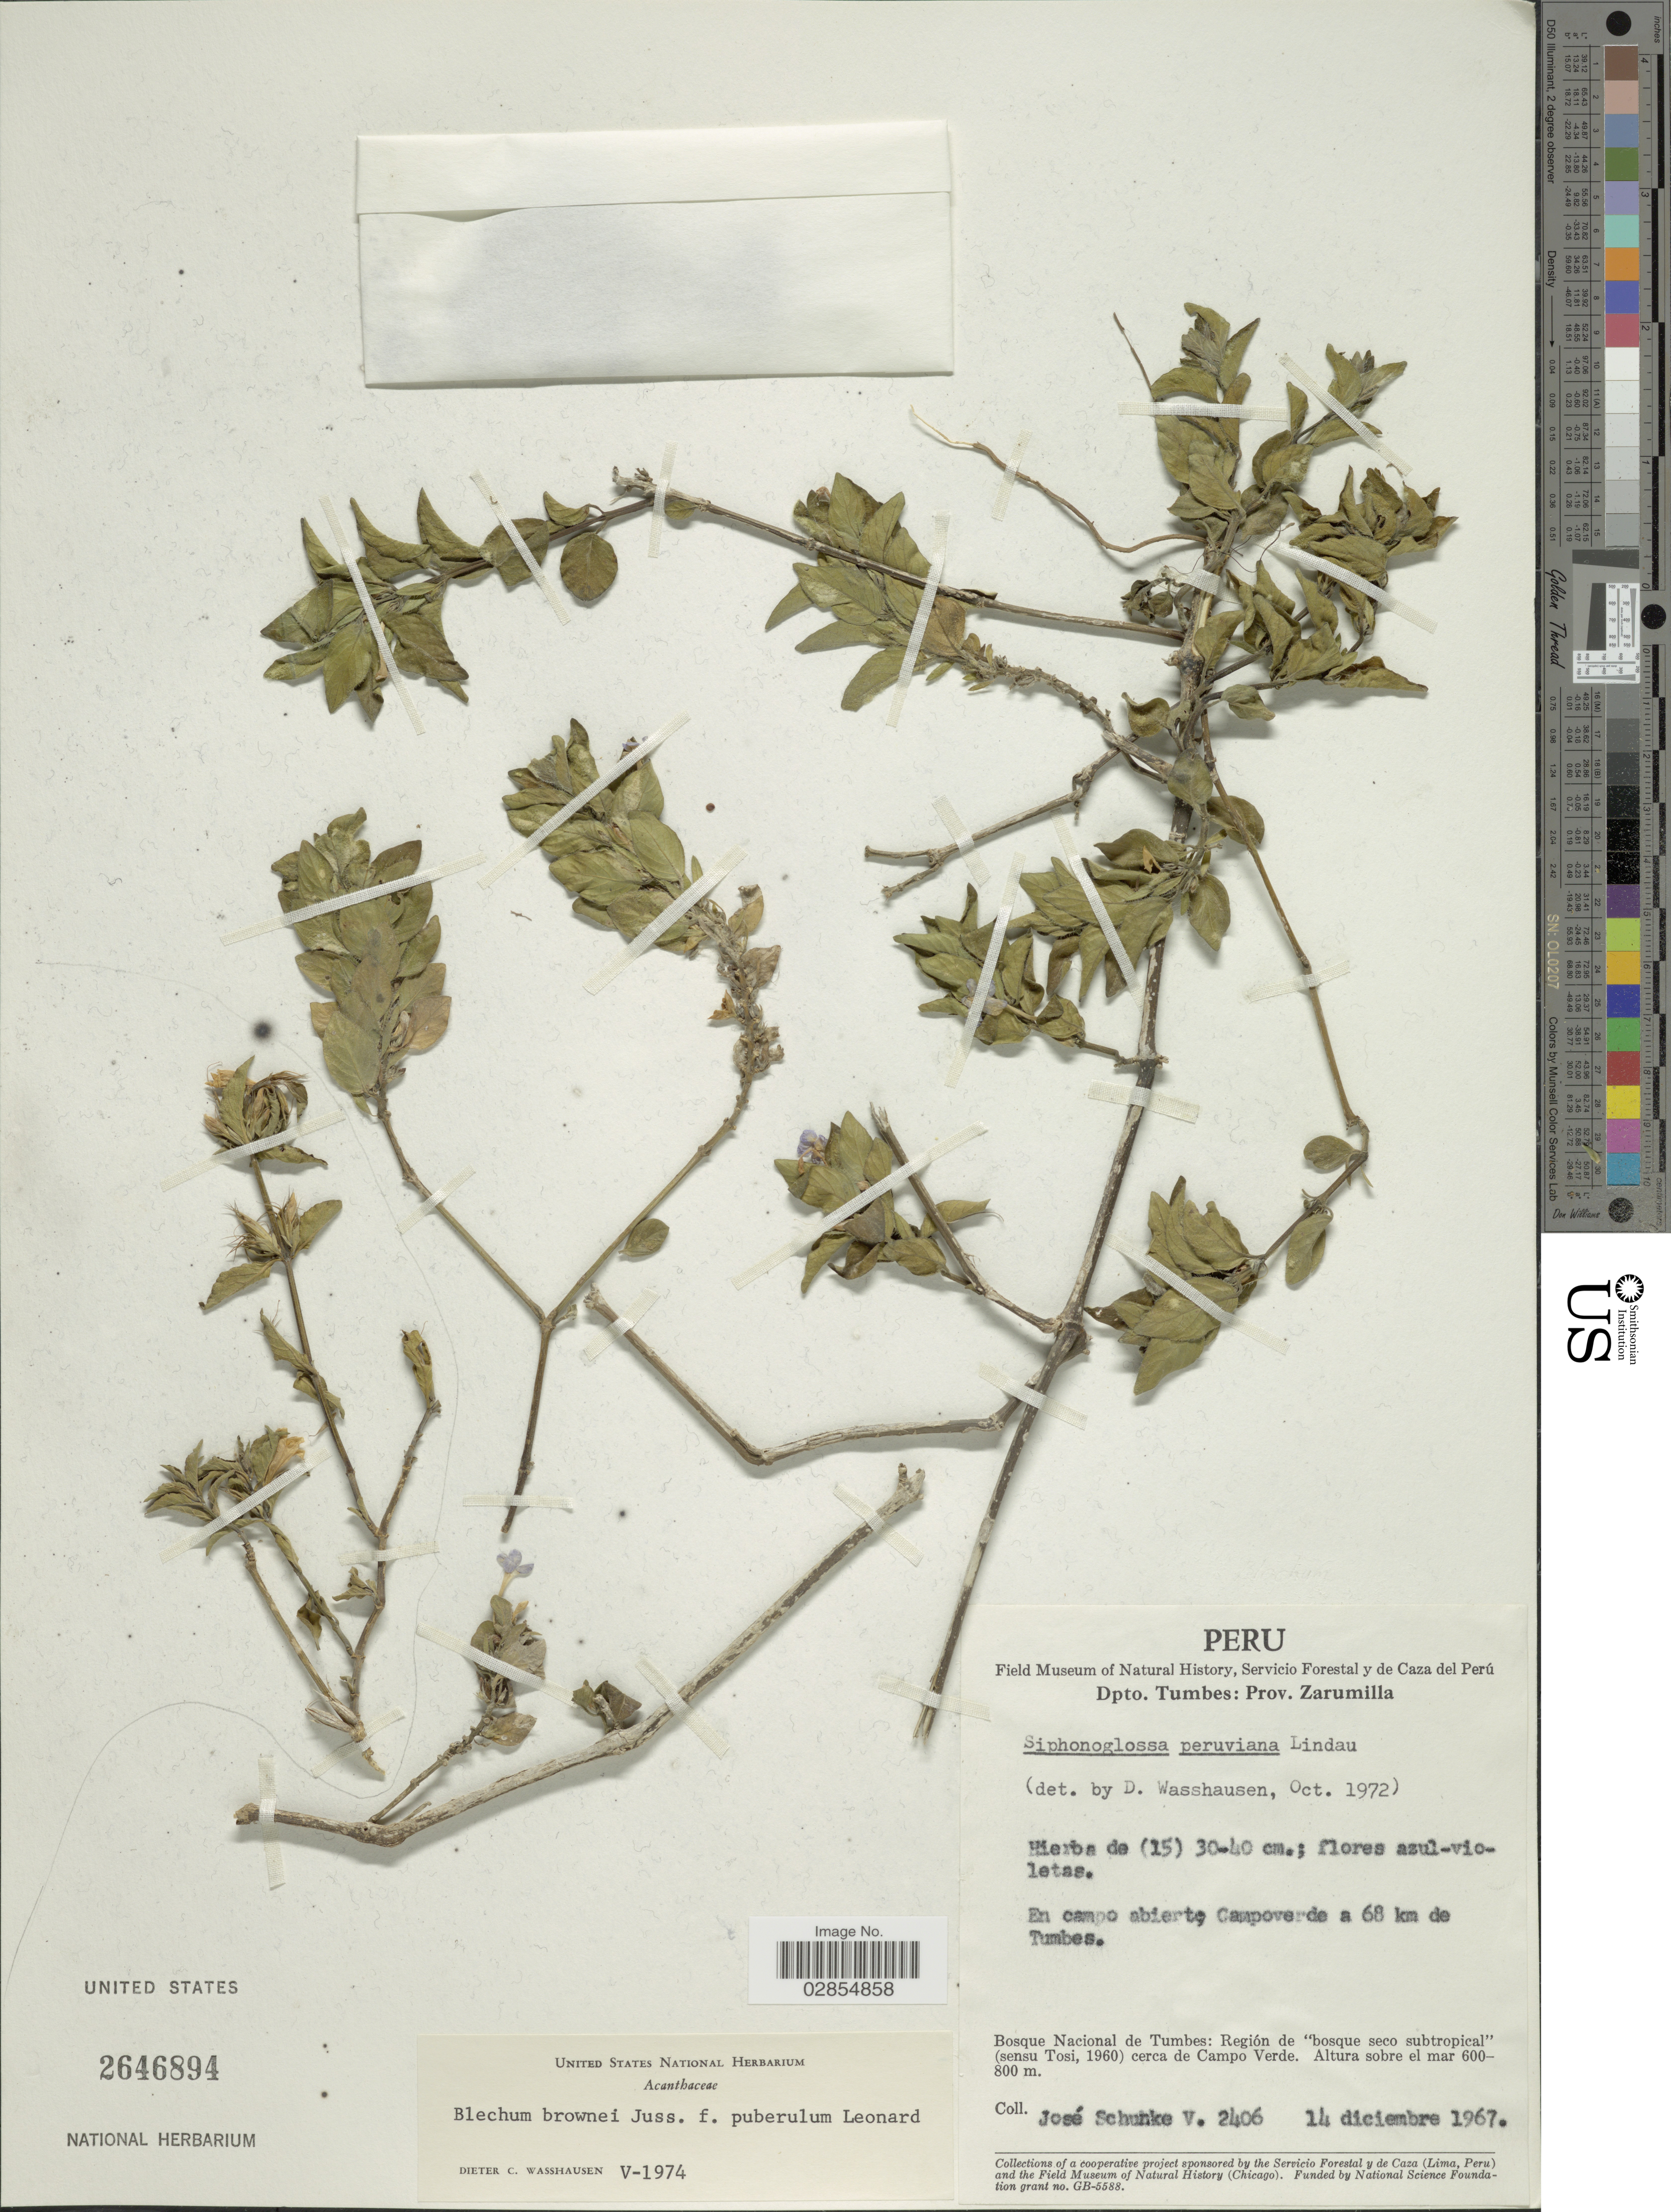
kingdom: Plantae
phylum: Tracheophyta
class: Magnoliopsida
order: Lamiales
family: Acanthaceae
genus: Blechum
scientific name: Blechum brownei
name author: Juss.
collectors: J. Schunke Vigo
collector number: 2406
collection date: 1967-12-14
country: Peru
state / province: Tumbes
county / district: Zarumilla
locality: Dpto. Tumbes: Prov. Zarumilla. En campo abierto Campoverde a 68 km de Tumbes. Bosque Nacional de Tumbes: Región de "bosque seco subtropical" (sensu Tosi, 1960) cerca de Campo Verde.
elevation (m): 600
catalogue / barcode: US 2646894